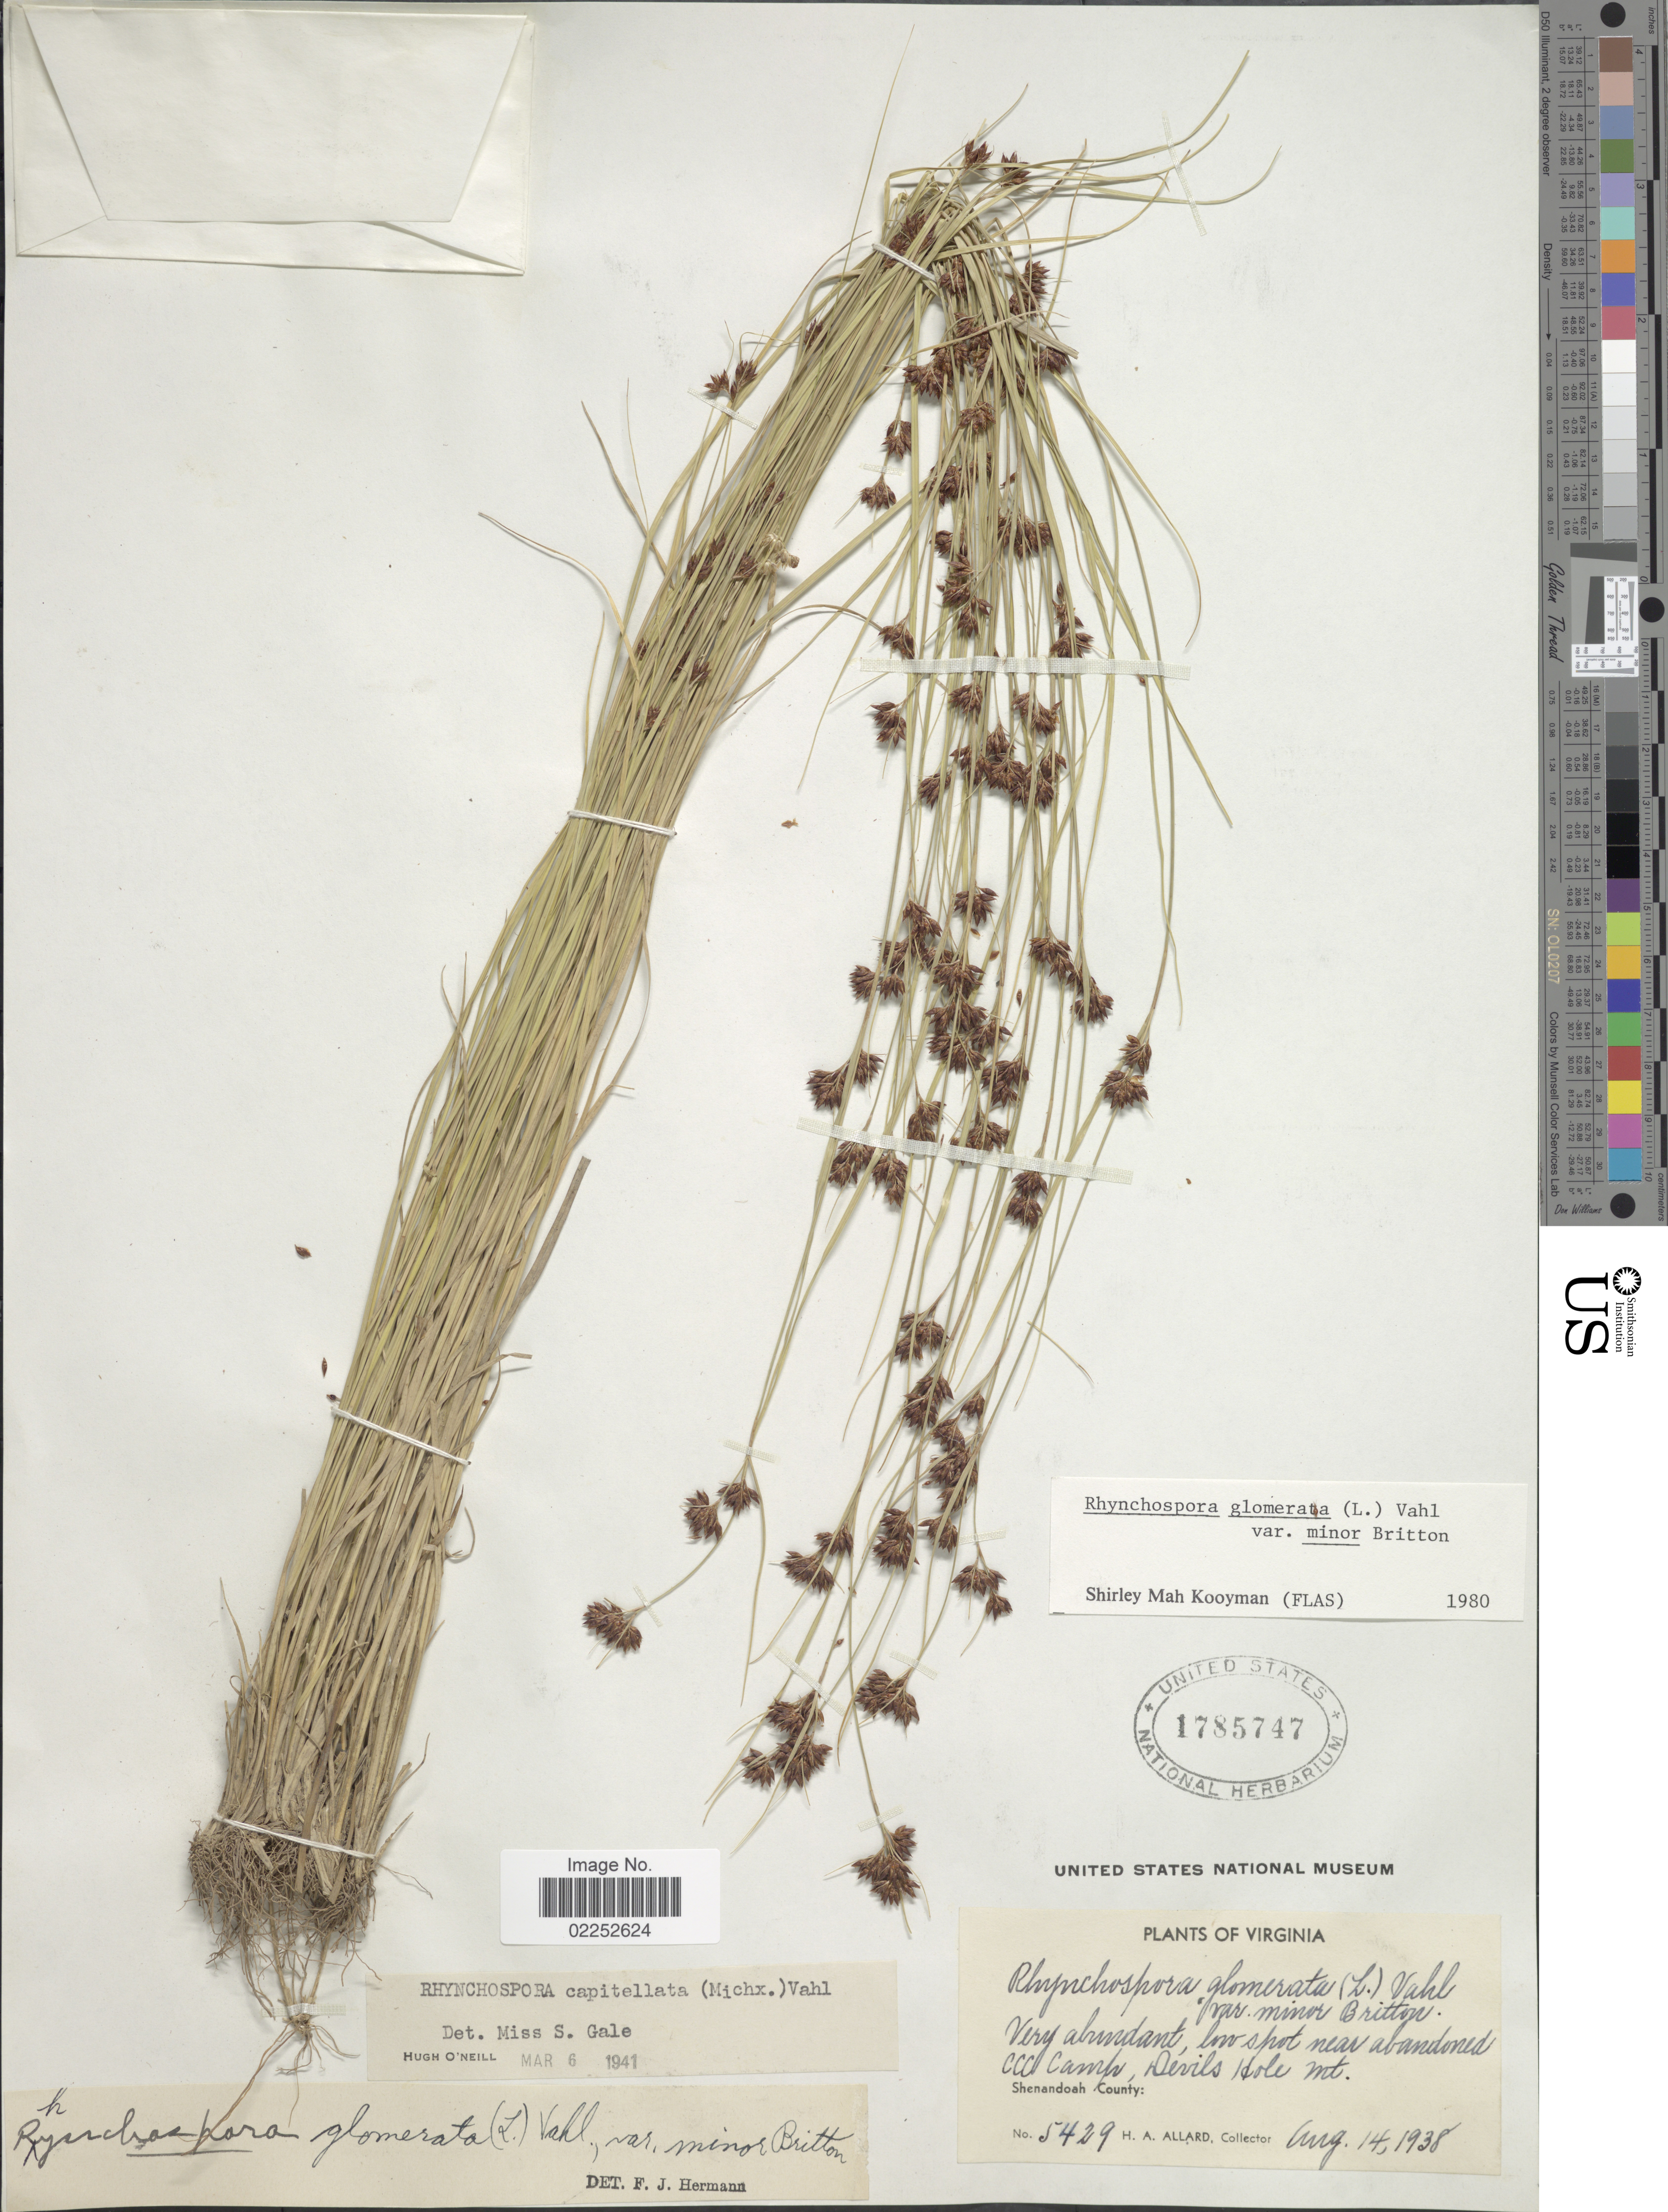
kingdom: Plantae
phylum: Tracheophyta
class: Liliopsida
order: Poales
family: Cyperaceae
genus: Rhynchospora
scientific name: Rhynchospora capitellata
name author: (Michx.) Vahl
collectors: H. A. Allard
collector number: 5429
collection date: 1938-08-14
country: United States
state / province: Virginia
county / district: Shenandoah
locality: Very abundant, low spot near abandoned CCC Camp, Devils Hole Mt, Shenandoah County:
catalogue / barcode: US 1785747